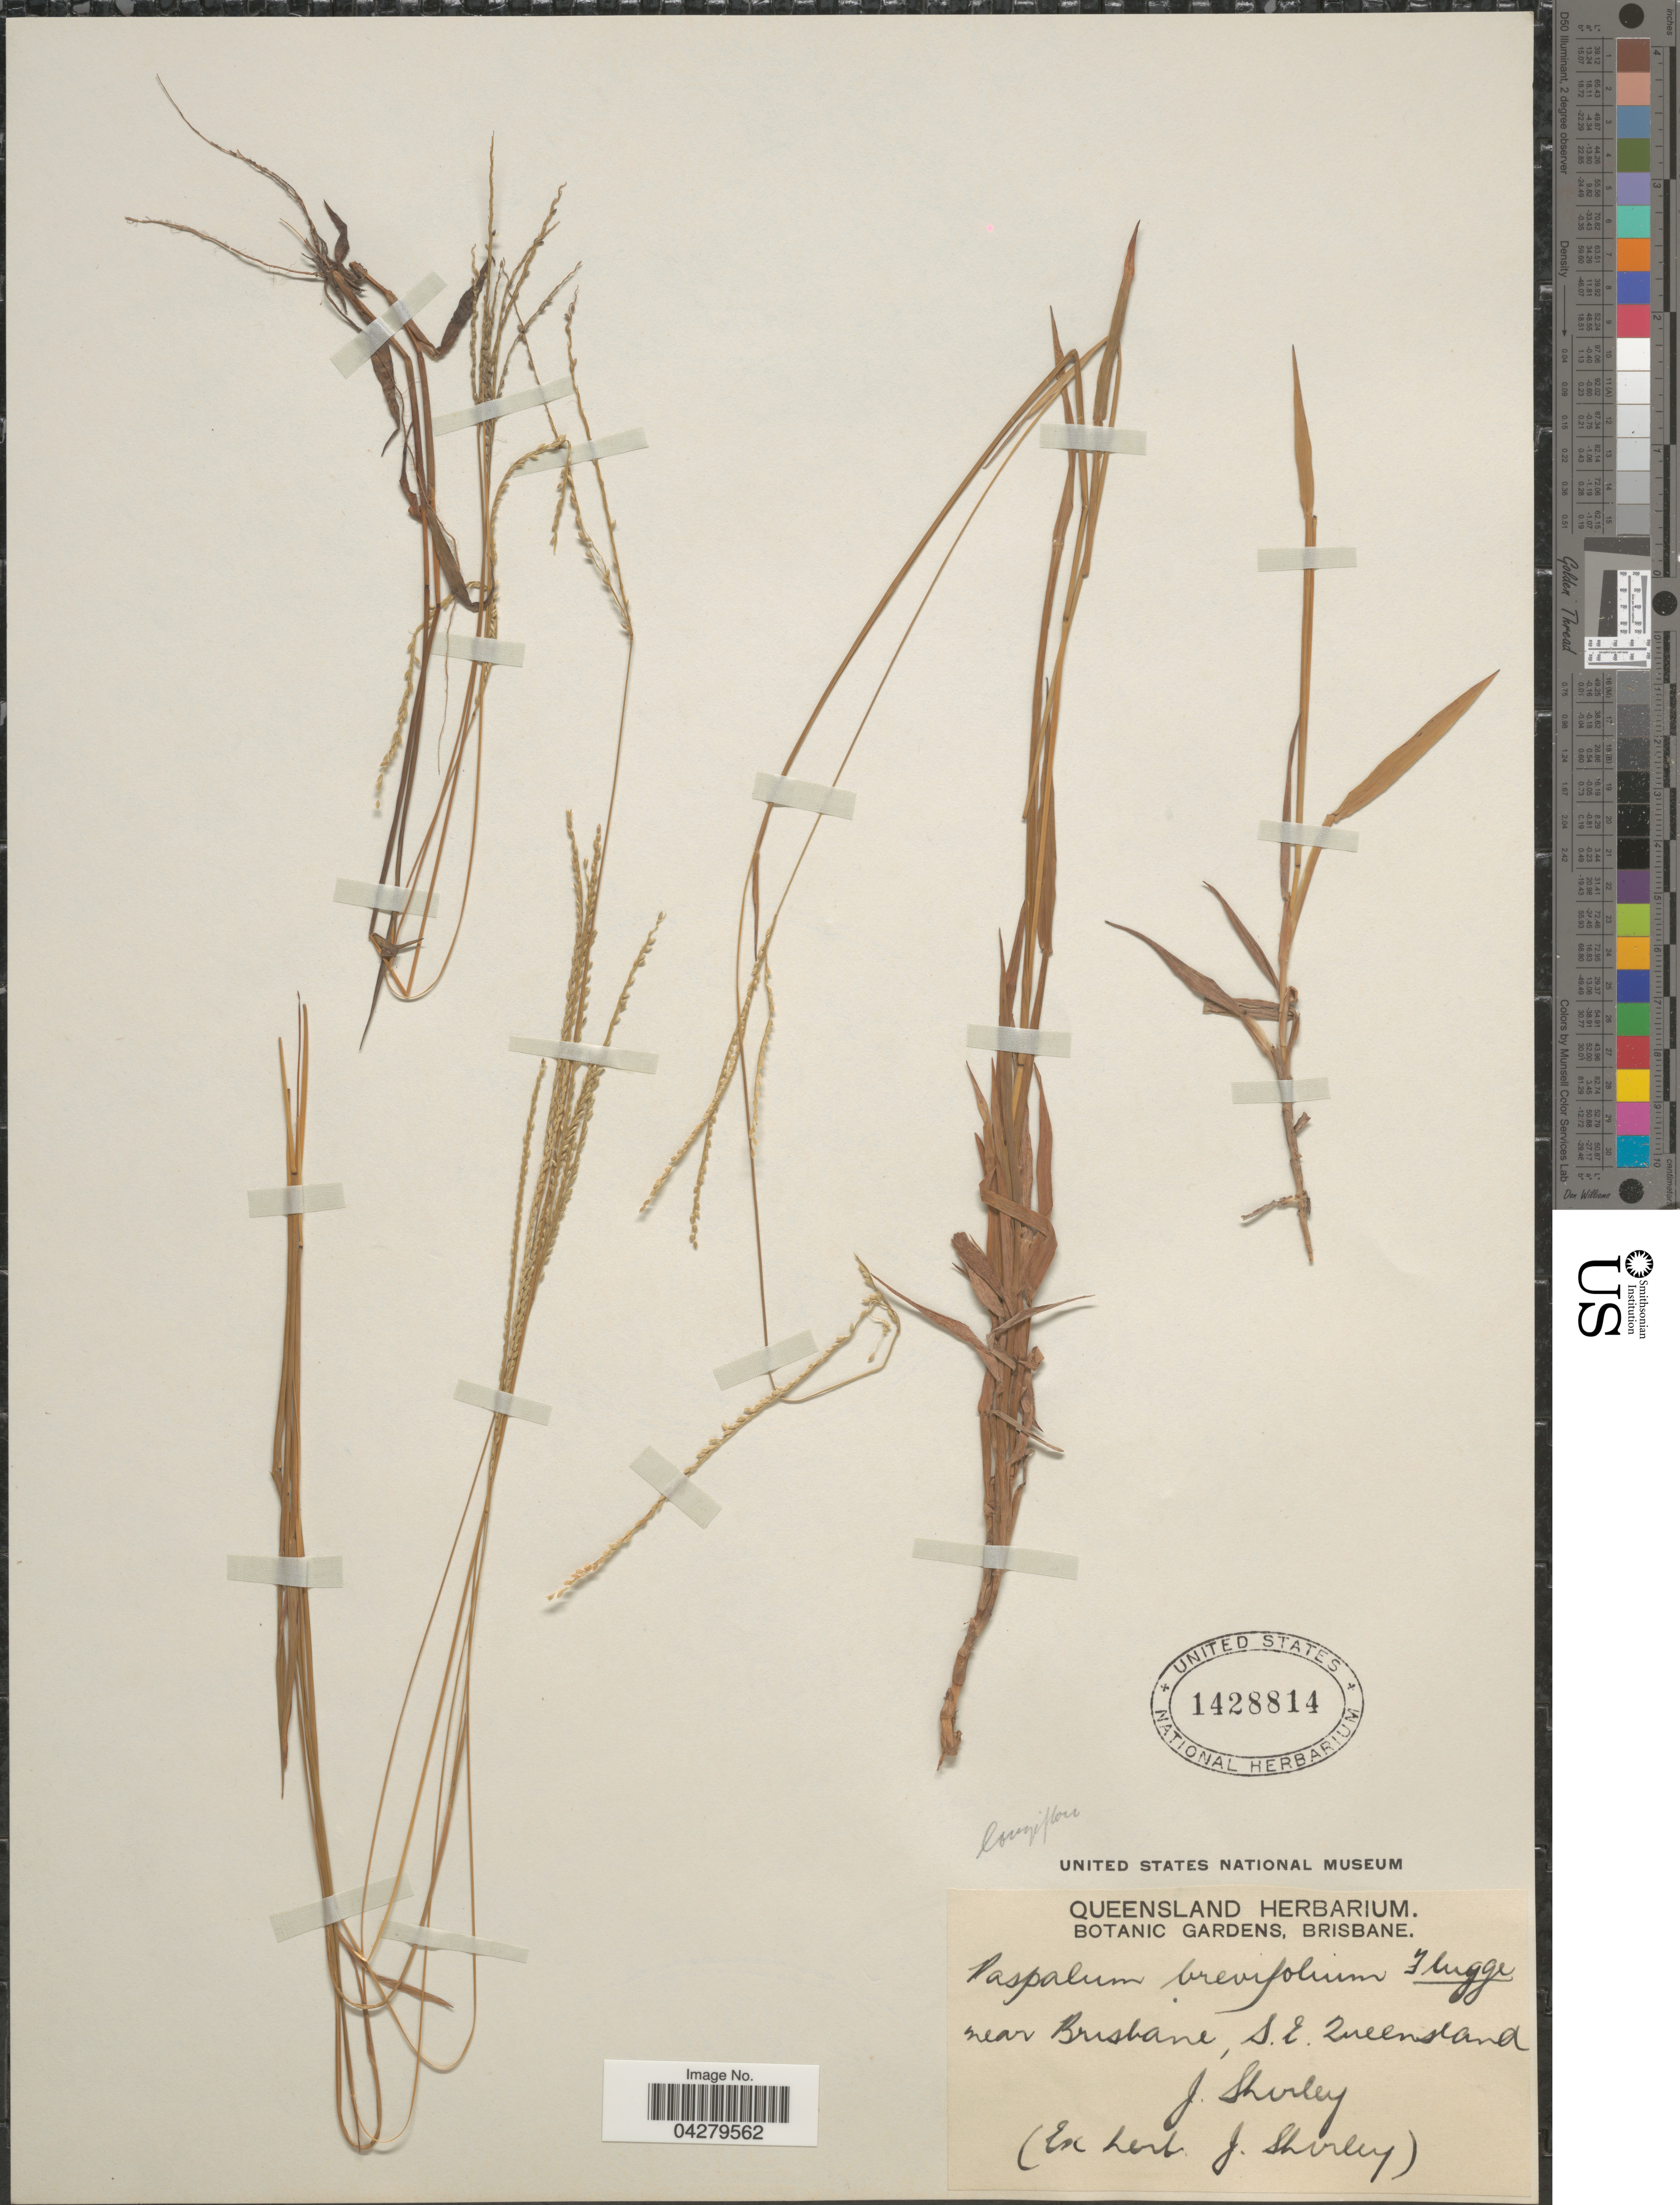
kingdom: Plantae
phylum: Tracheophyta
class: Liliopsida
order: Poales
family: Poaceae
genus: Digitaria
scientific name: Digitaria longiflora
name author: (Retz.) Pers.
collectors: J. Shirley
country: Australia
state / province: Queensland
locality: Near Brisbane, S.E. Queensland.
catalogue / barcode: US 1428814